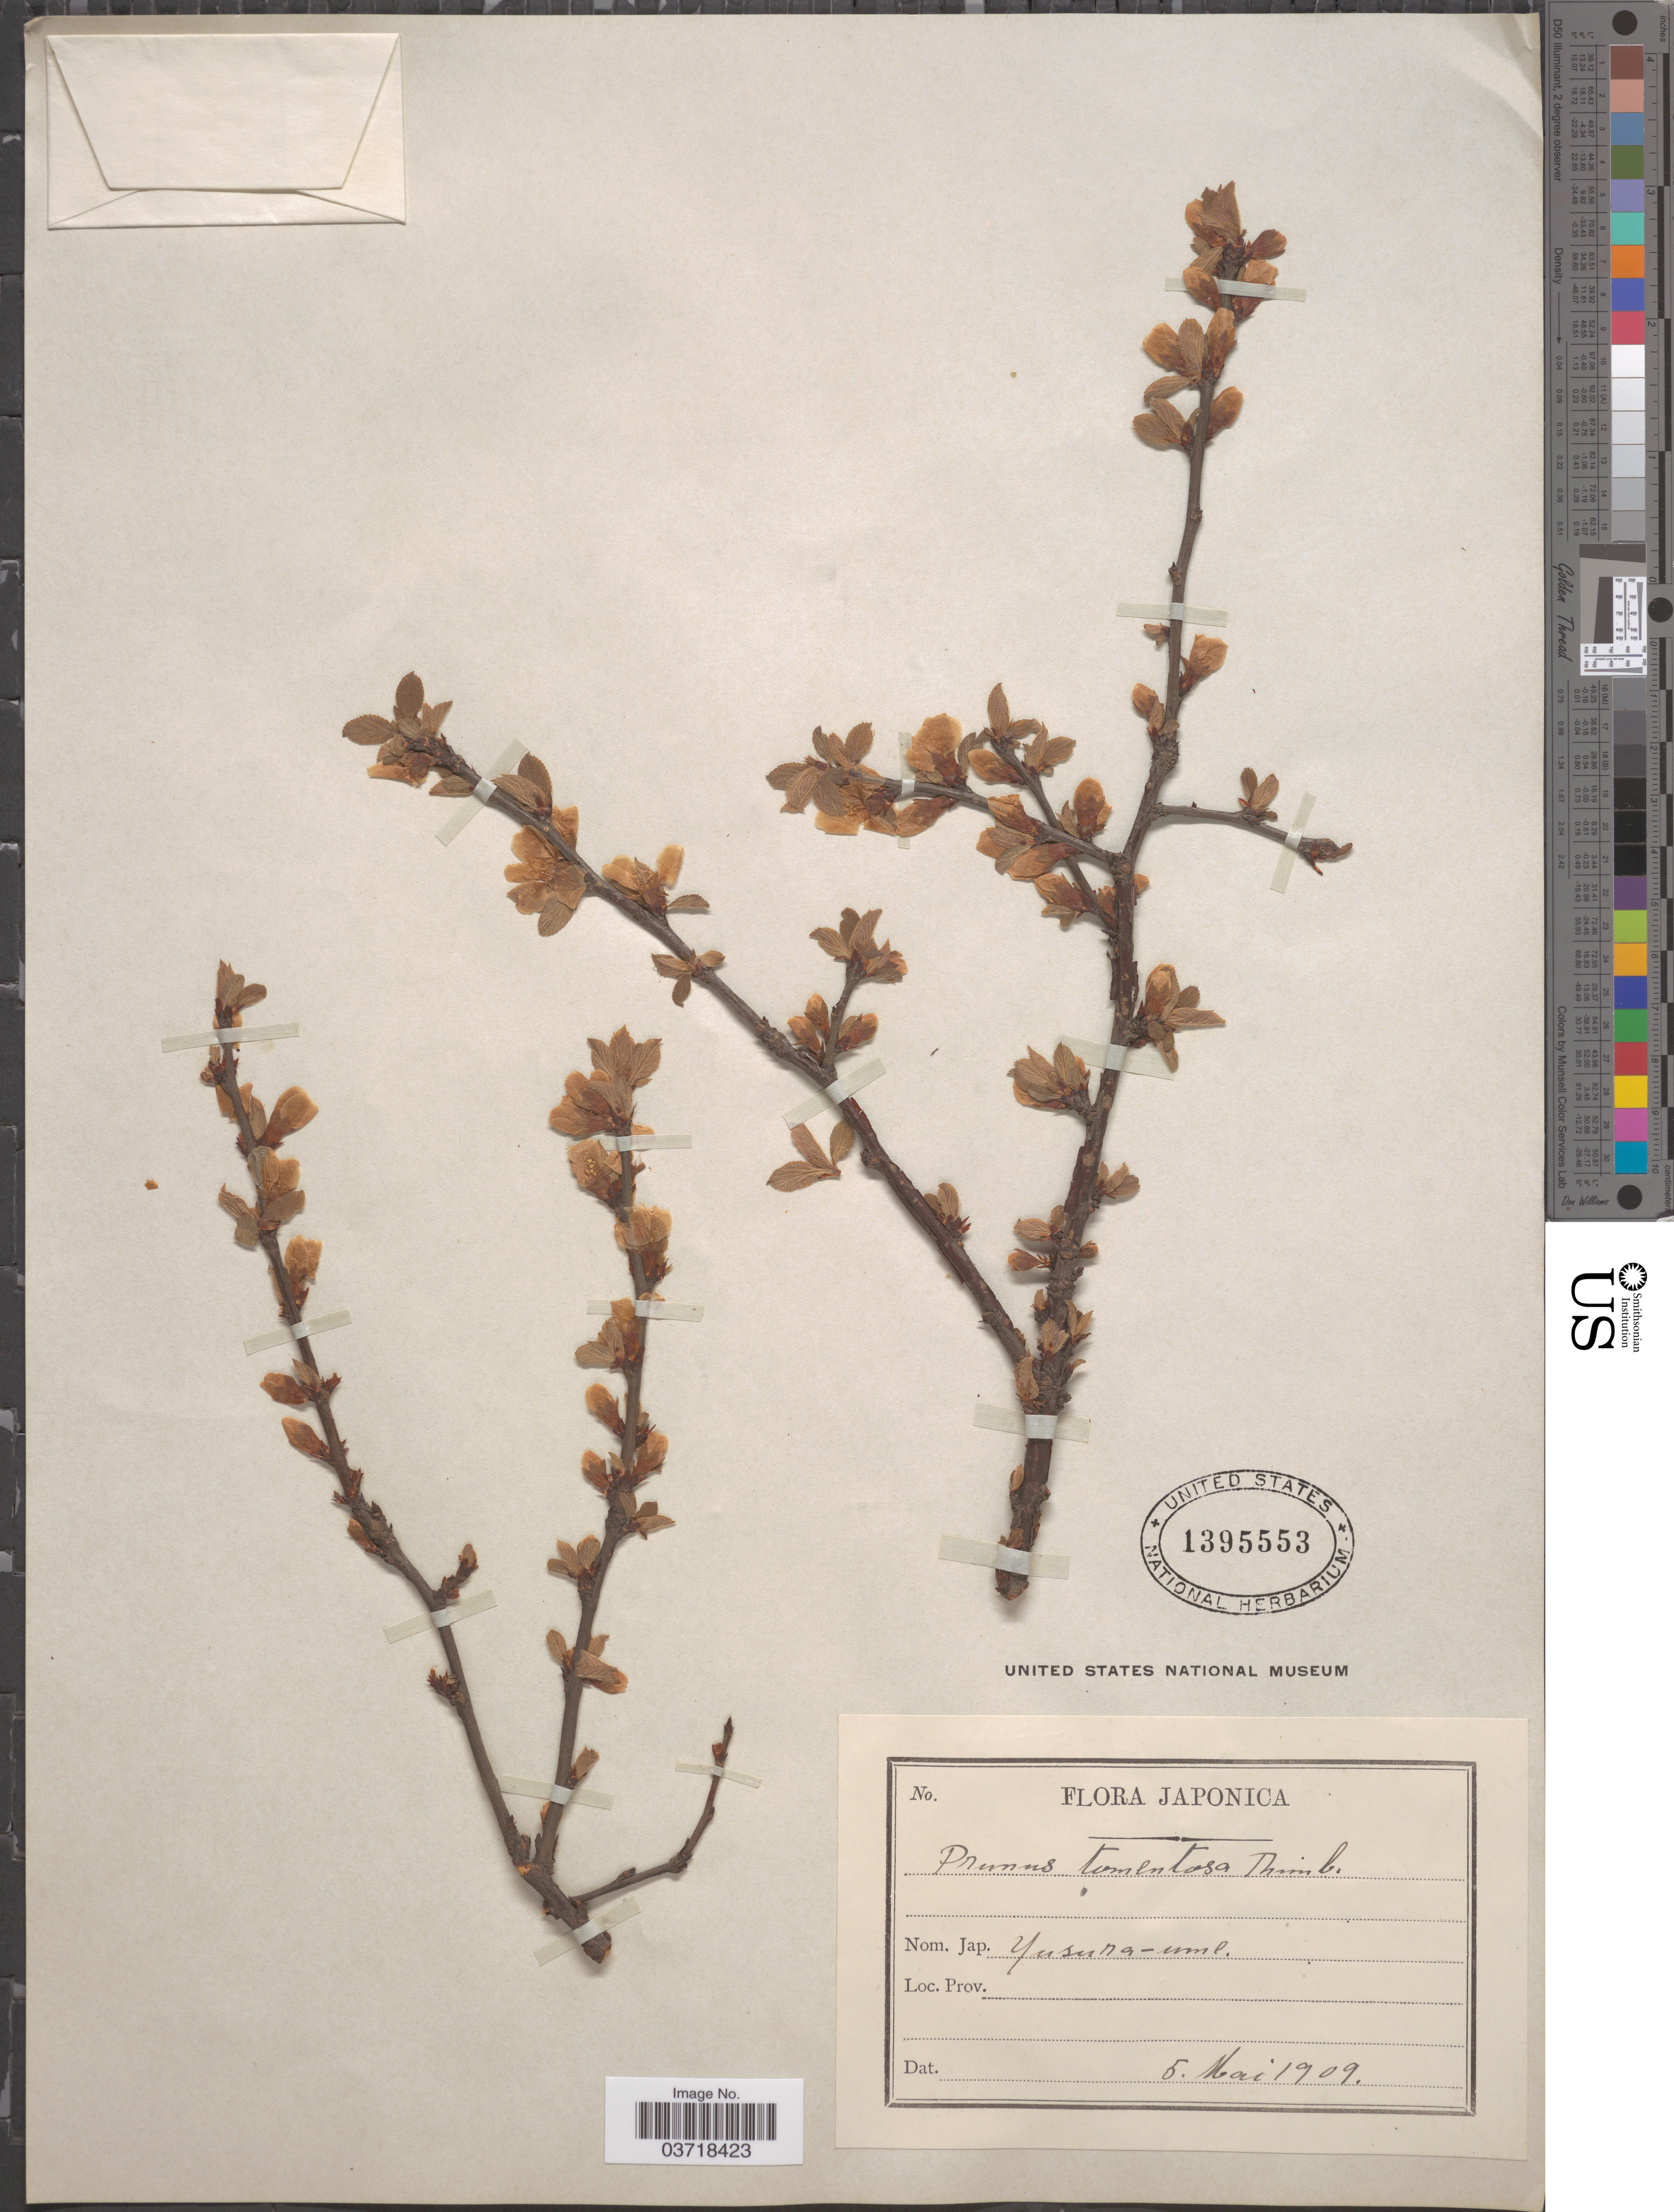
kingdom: Plantae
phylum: Tracheophyta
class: Magnoliopsida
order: Rosales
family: Rosaceae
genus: Prunus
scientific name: Prunus tomentosa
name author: Thunb.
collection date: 1909-05-05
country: Japan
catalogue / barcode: US 1395553